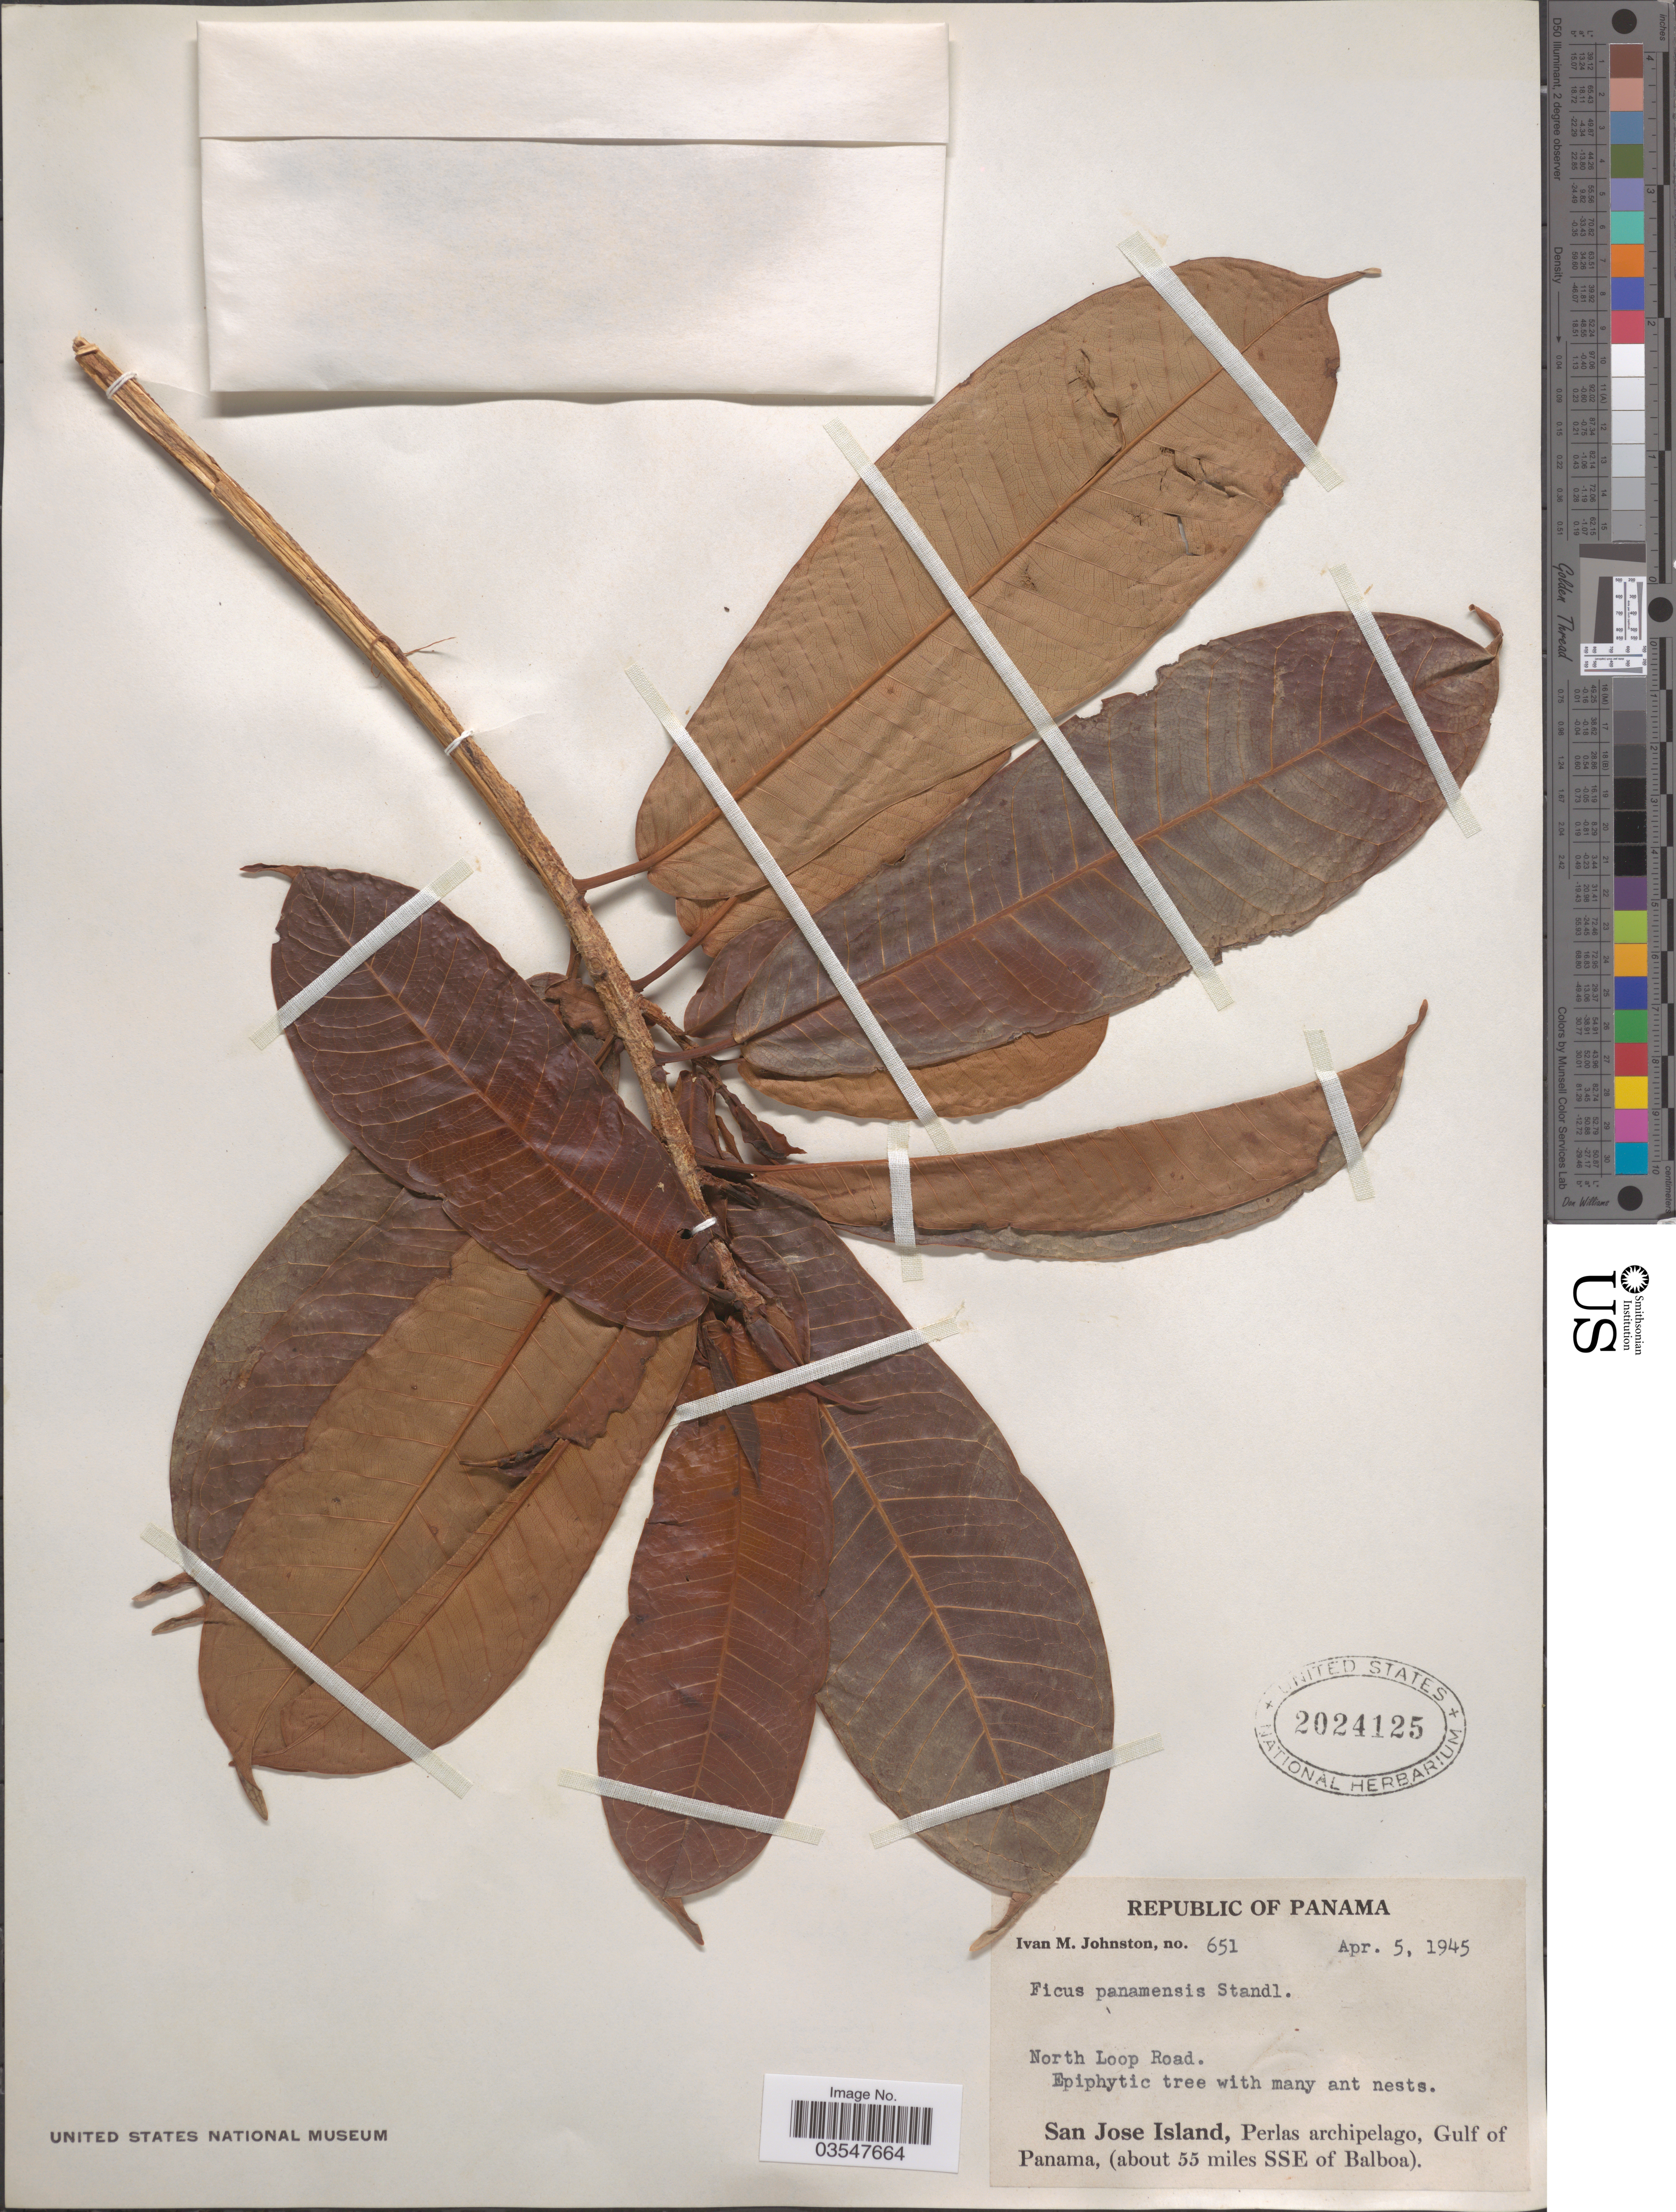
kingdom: Plantae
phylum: Tracheophyta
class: Magnoliopsida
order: Rosales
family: Moraceae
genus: Ficus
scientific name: Ficus paraensis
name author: (Miq.) Miq.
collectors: I.M. Johnston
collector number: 651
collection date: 1945-04-05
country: Panama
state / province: Panamá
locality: North Loop Road. San Jose Island, Perlas archipelago, Gulf of Panama, (about 55 miles SSE of Balboa).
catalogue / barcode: US 2024125